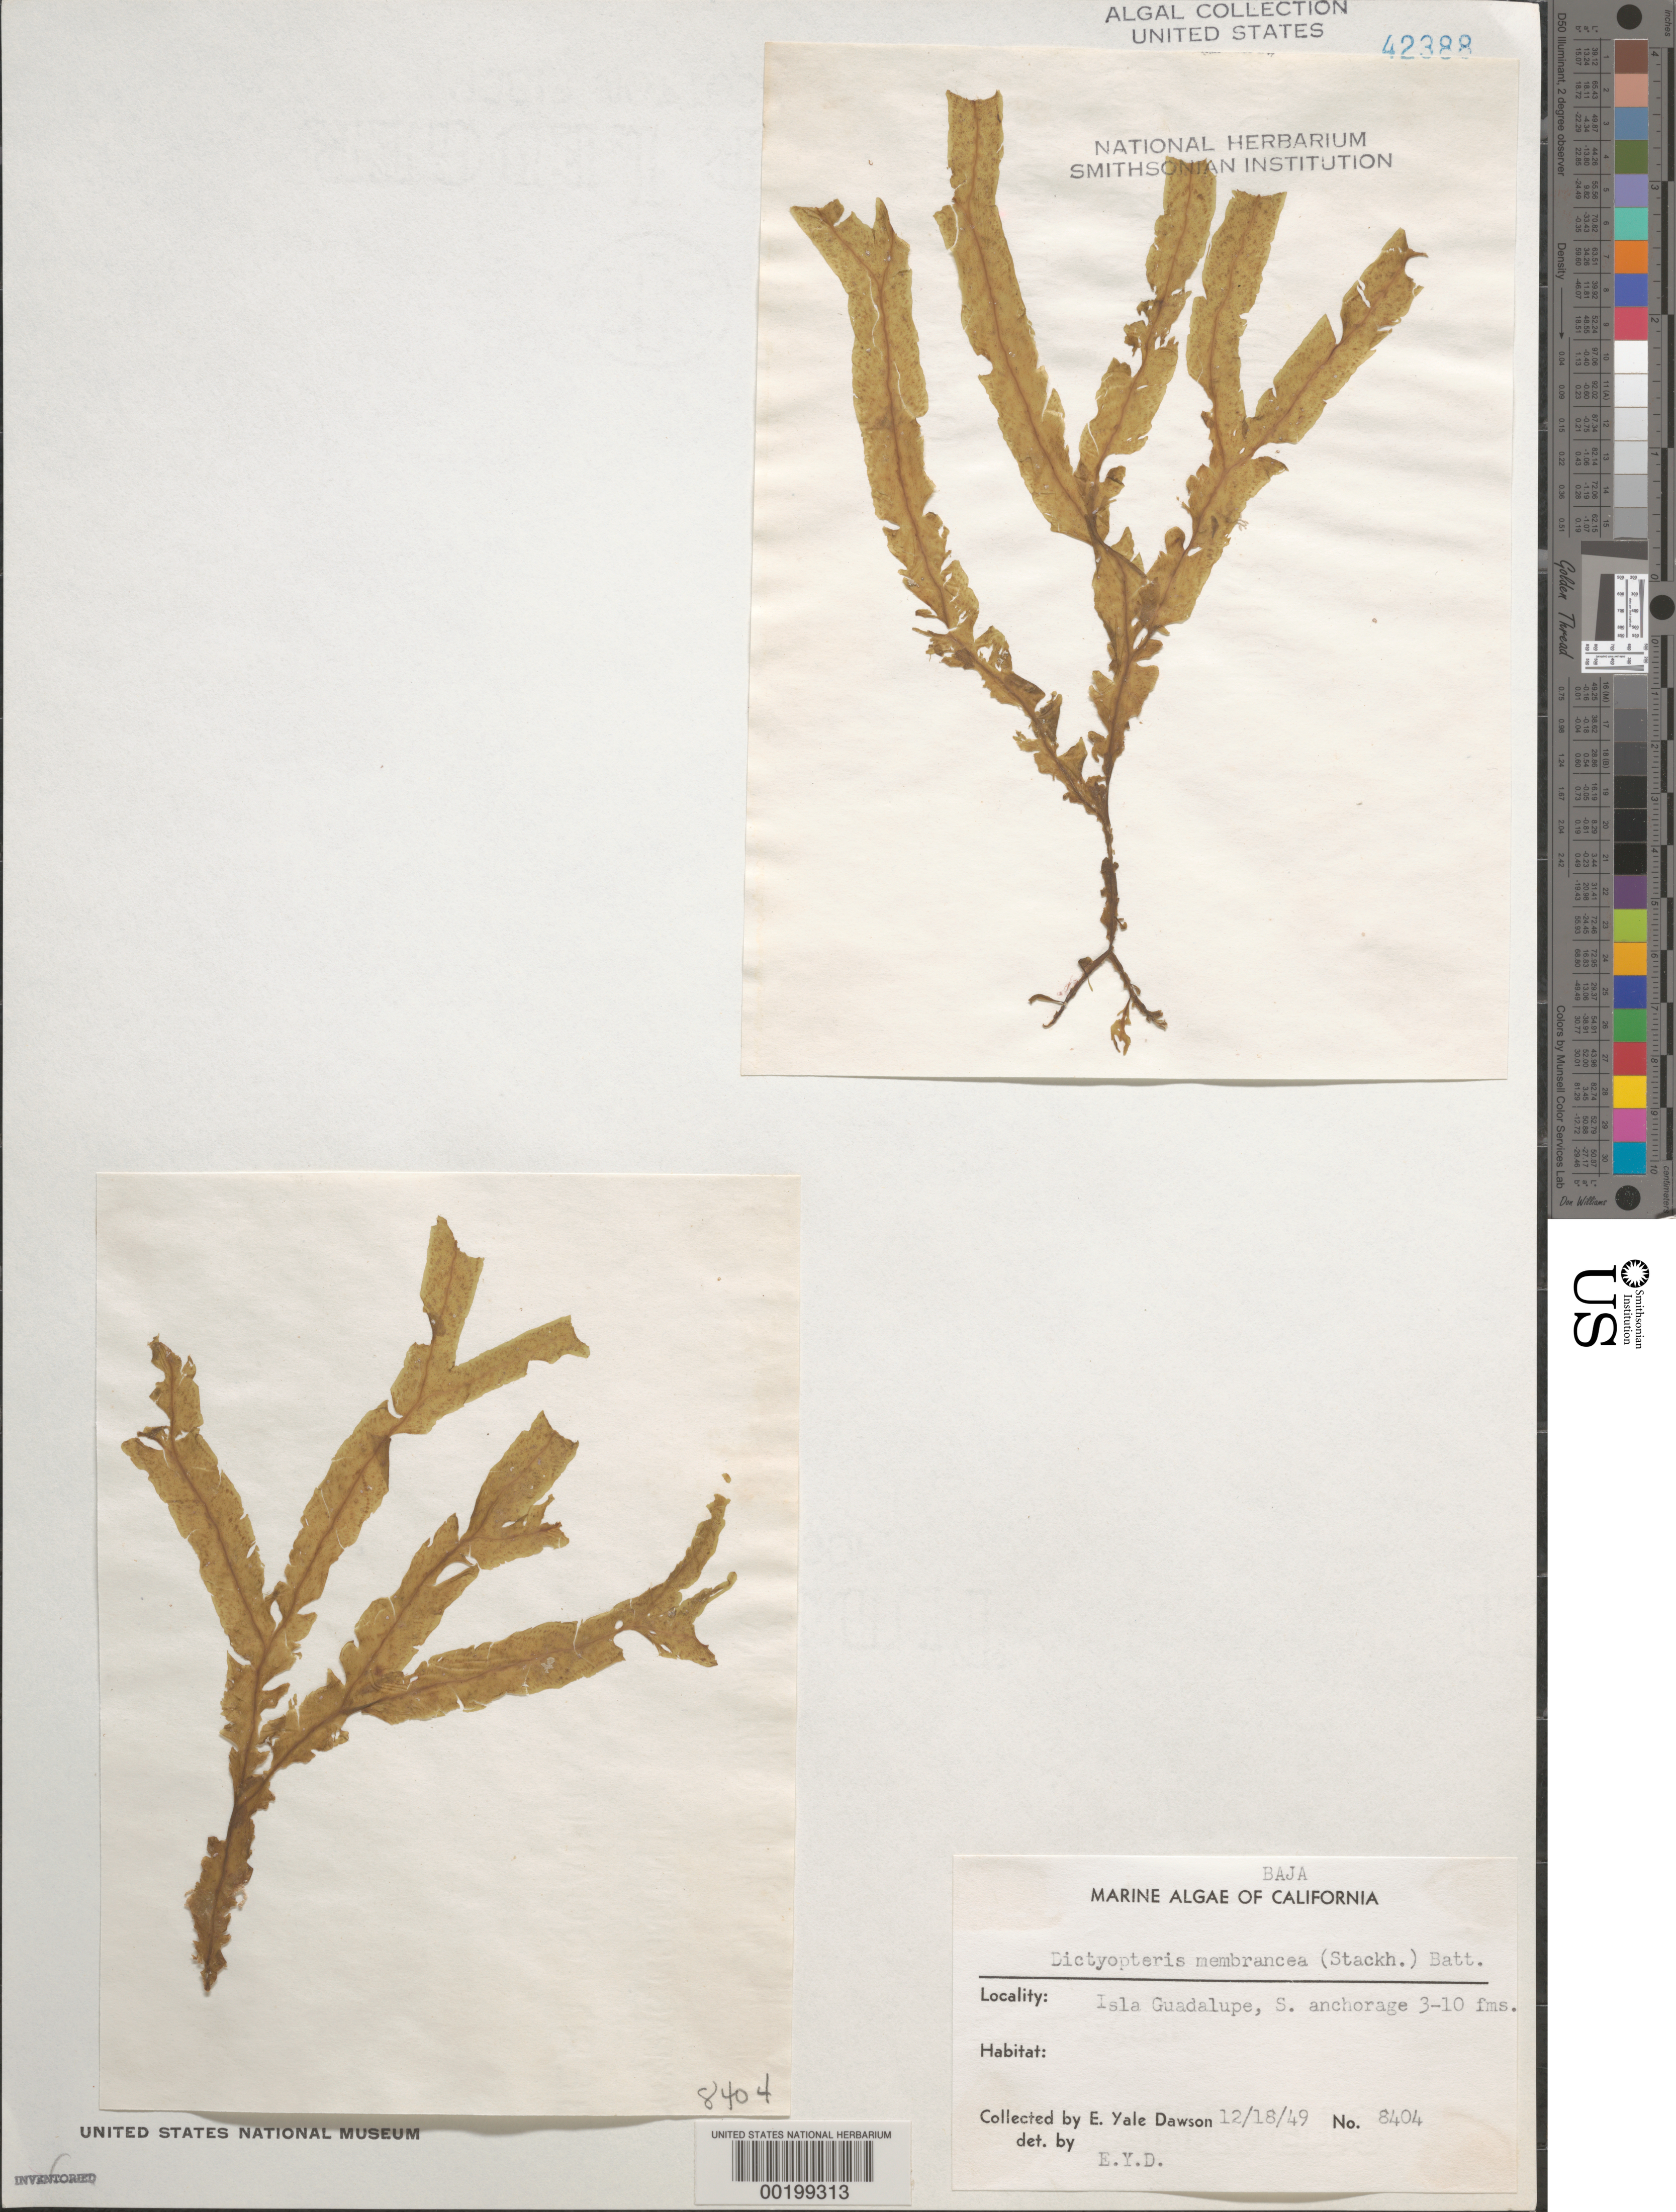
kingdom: Chromista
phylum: Ochrophyta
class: Phaeophyceae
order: Dictyotales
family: Dictyotaceae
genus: Dictyopteris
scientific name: Dictyopteris polypodioides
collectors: E. Y. Dawson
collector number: EYD 8404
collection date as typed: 18 Dec 1949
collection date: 1949-12-18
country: Mexico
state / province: Baja California Norte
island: Isla Guadalupe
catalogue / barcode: US 42388